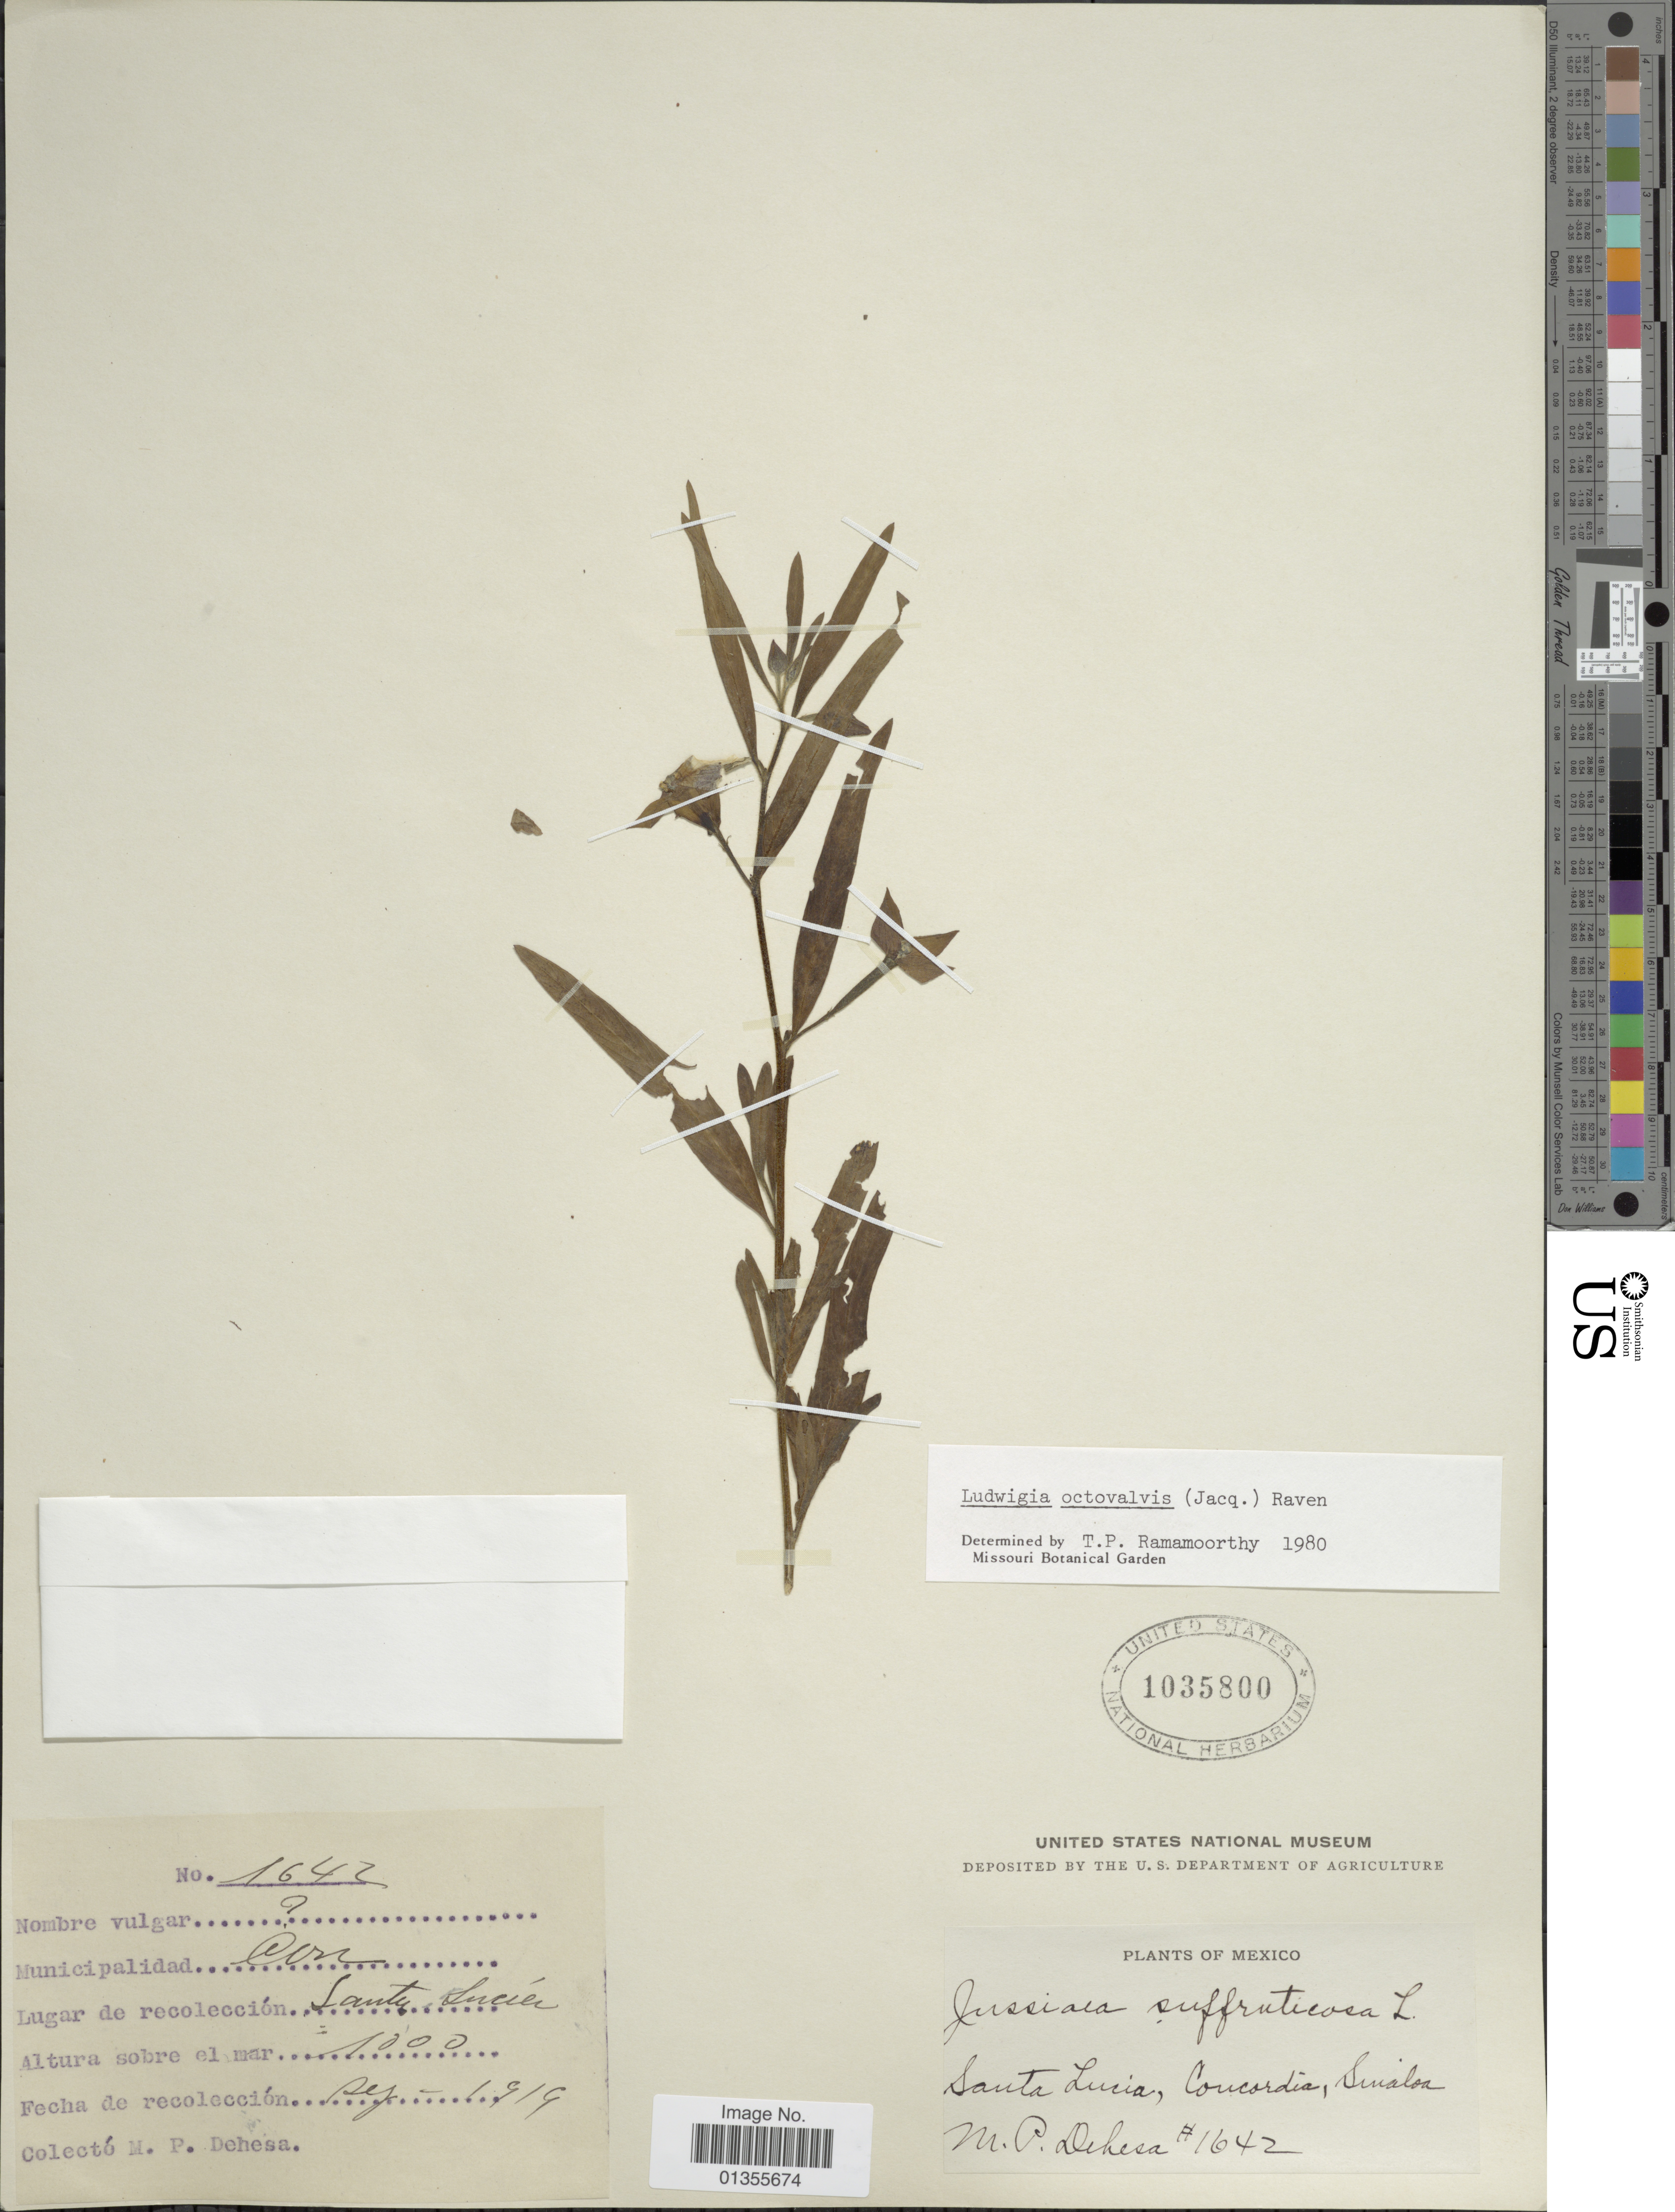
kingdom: Plantae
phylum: Tracheophyta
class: Magnoliopsida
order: Myrtales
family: Onagraceae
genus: Ludwigia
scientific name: Ludwigia octovalvis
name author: (Jacq.) P.H. Raven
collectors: M. Dehesa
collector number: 1642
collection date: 1919-09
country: Mexico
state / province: Sinaloa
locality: Santa Lucia, Concordia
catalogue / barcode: US 1035800